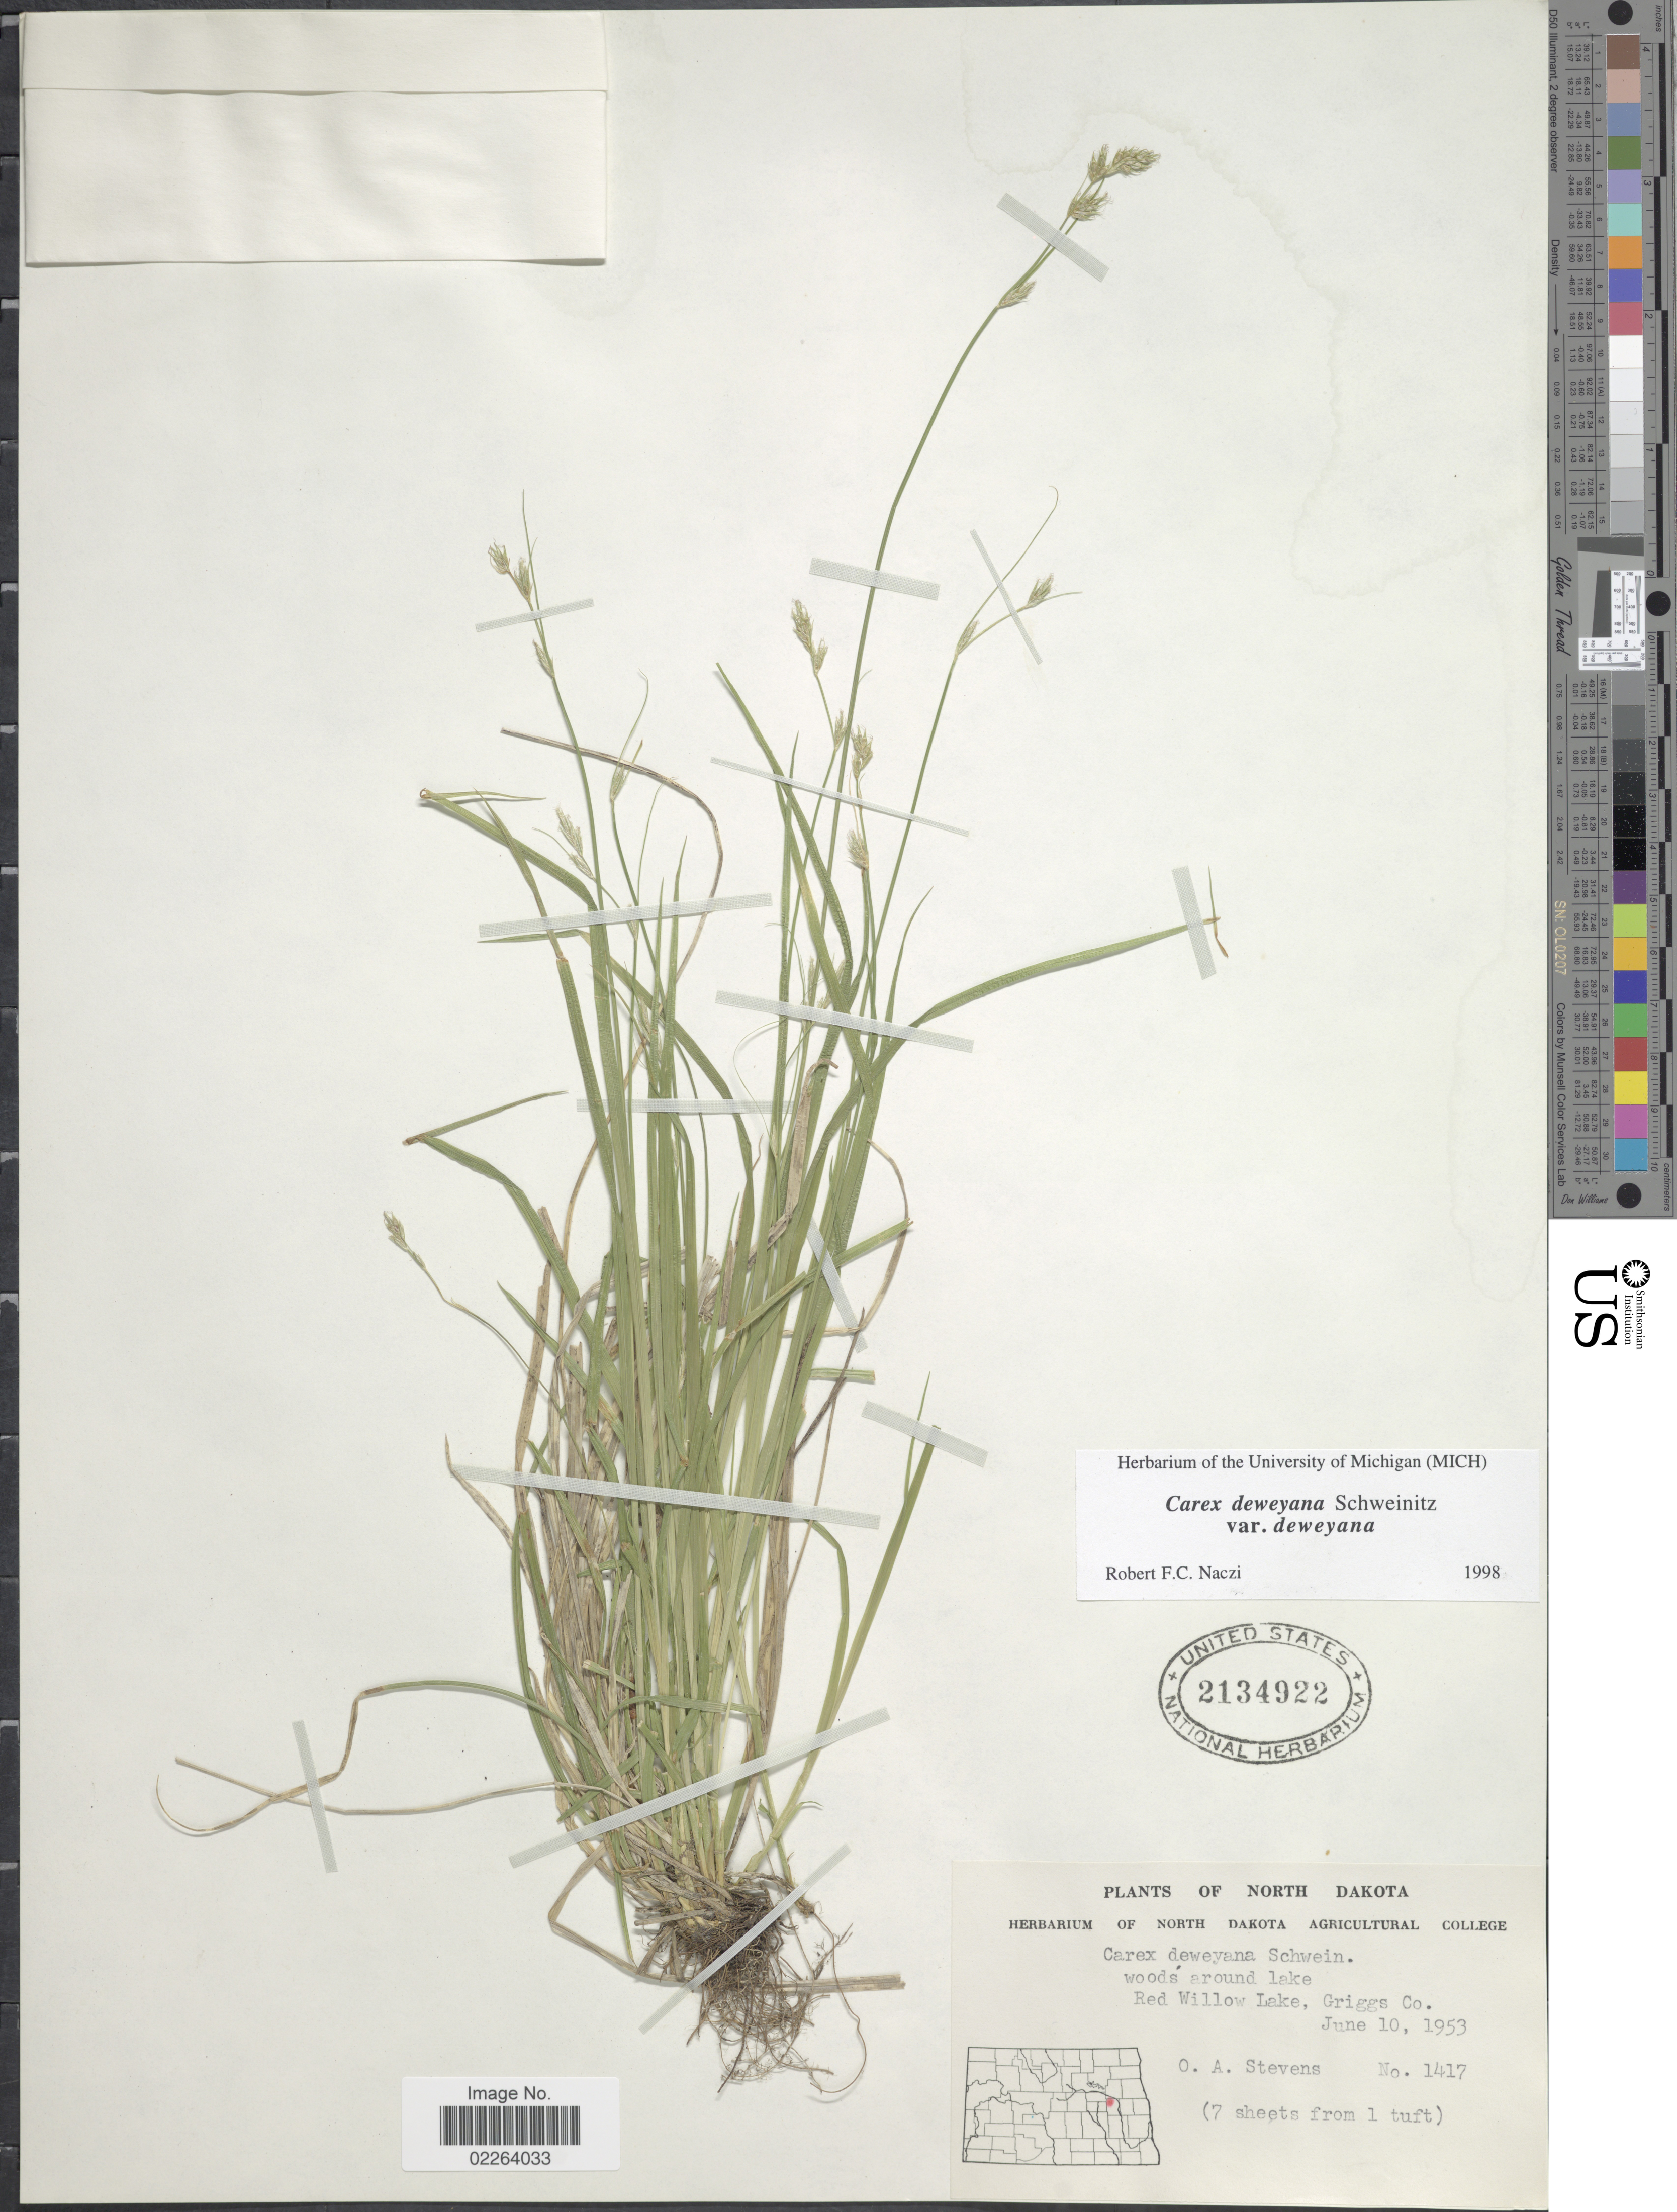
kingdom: Plantae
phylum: Tracheophyta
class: Liliopsida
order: Poales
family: Cyperaceae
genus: Carex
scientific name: Carex deweyana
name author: Schwein.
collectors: O. A. Stevens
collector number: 1417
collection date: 1953-06-10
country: United States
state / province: North Dakota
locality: Woods around lake, Red Willow Lake, Griggs Co.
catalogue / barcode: US 2134922